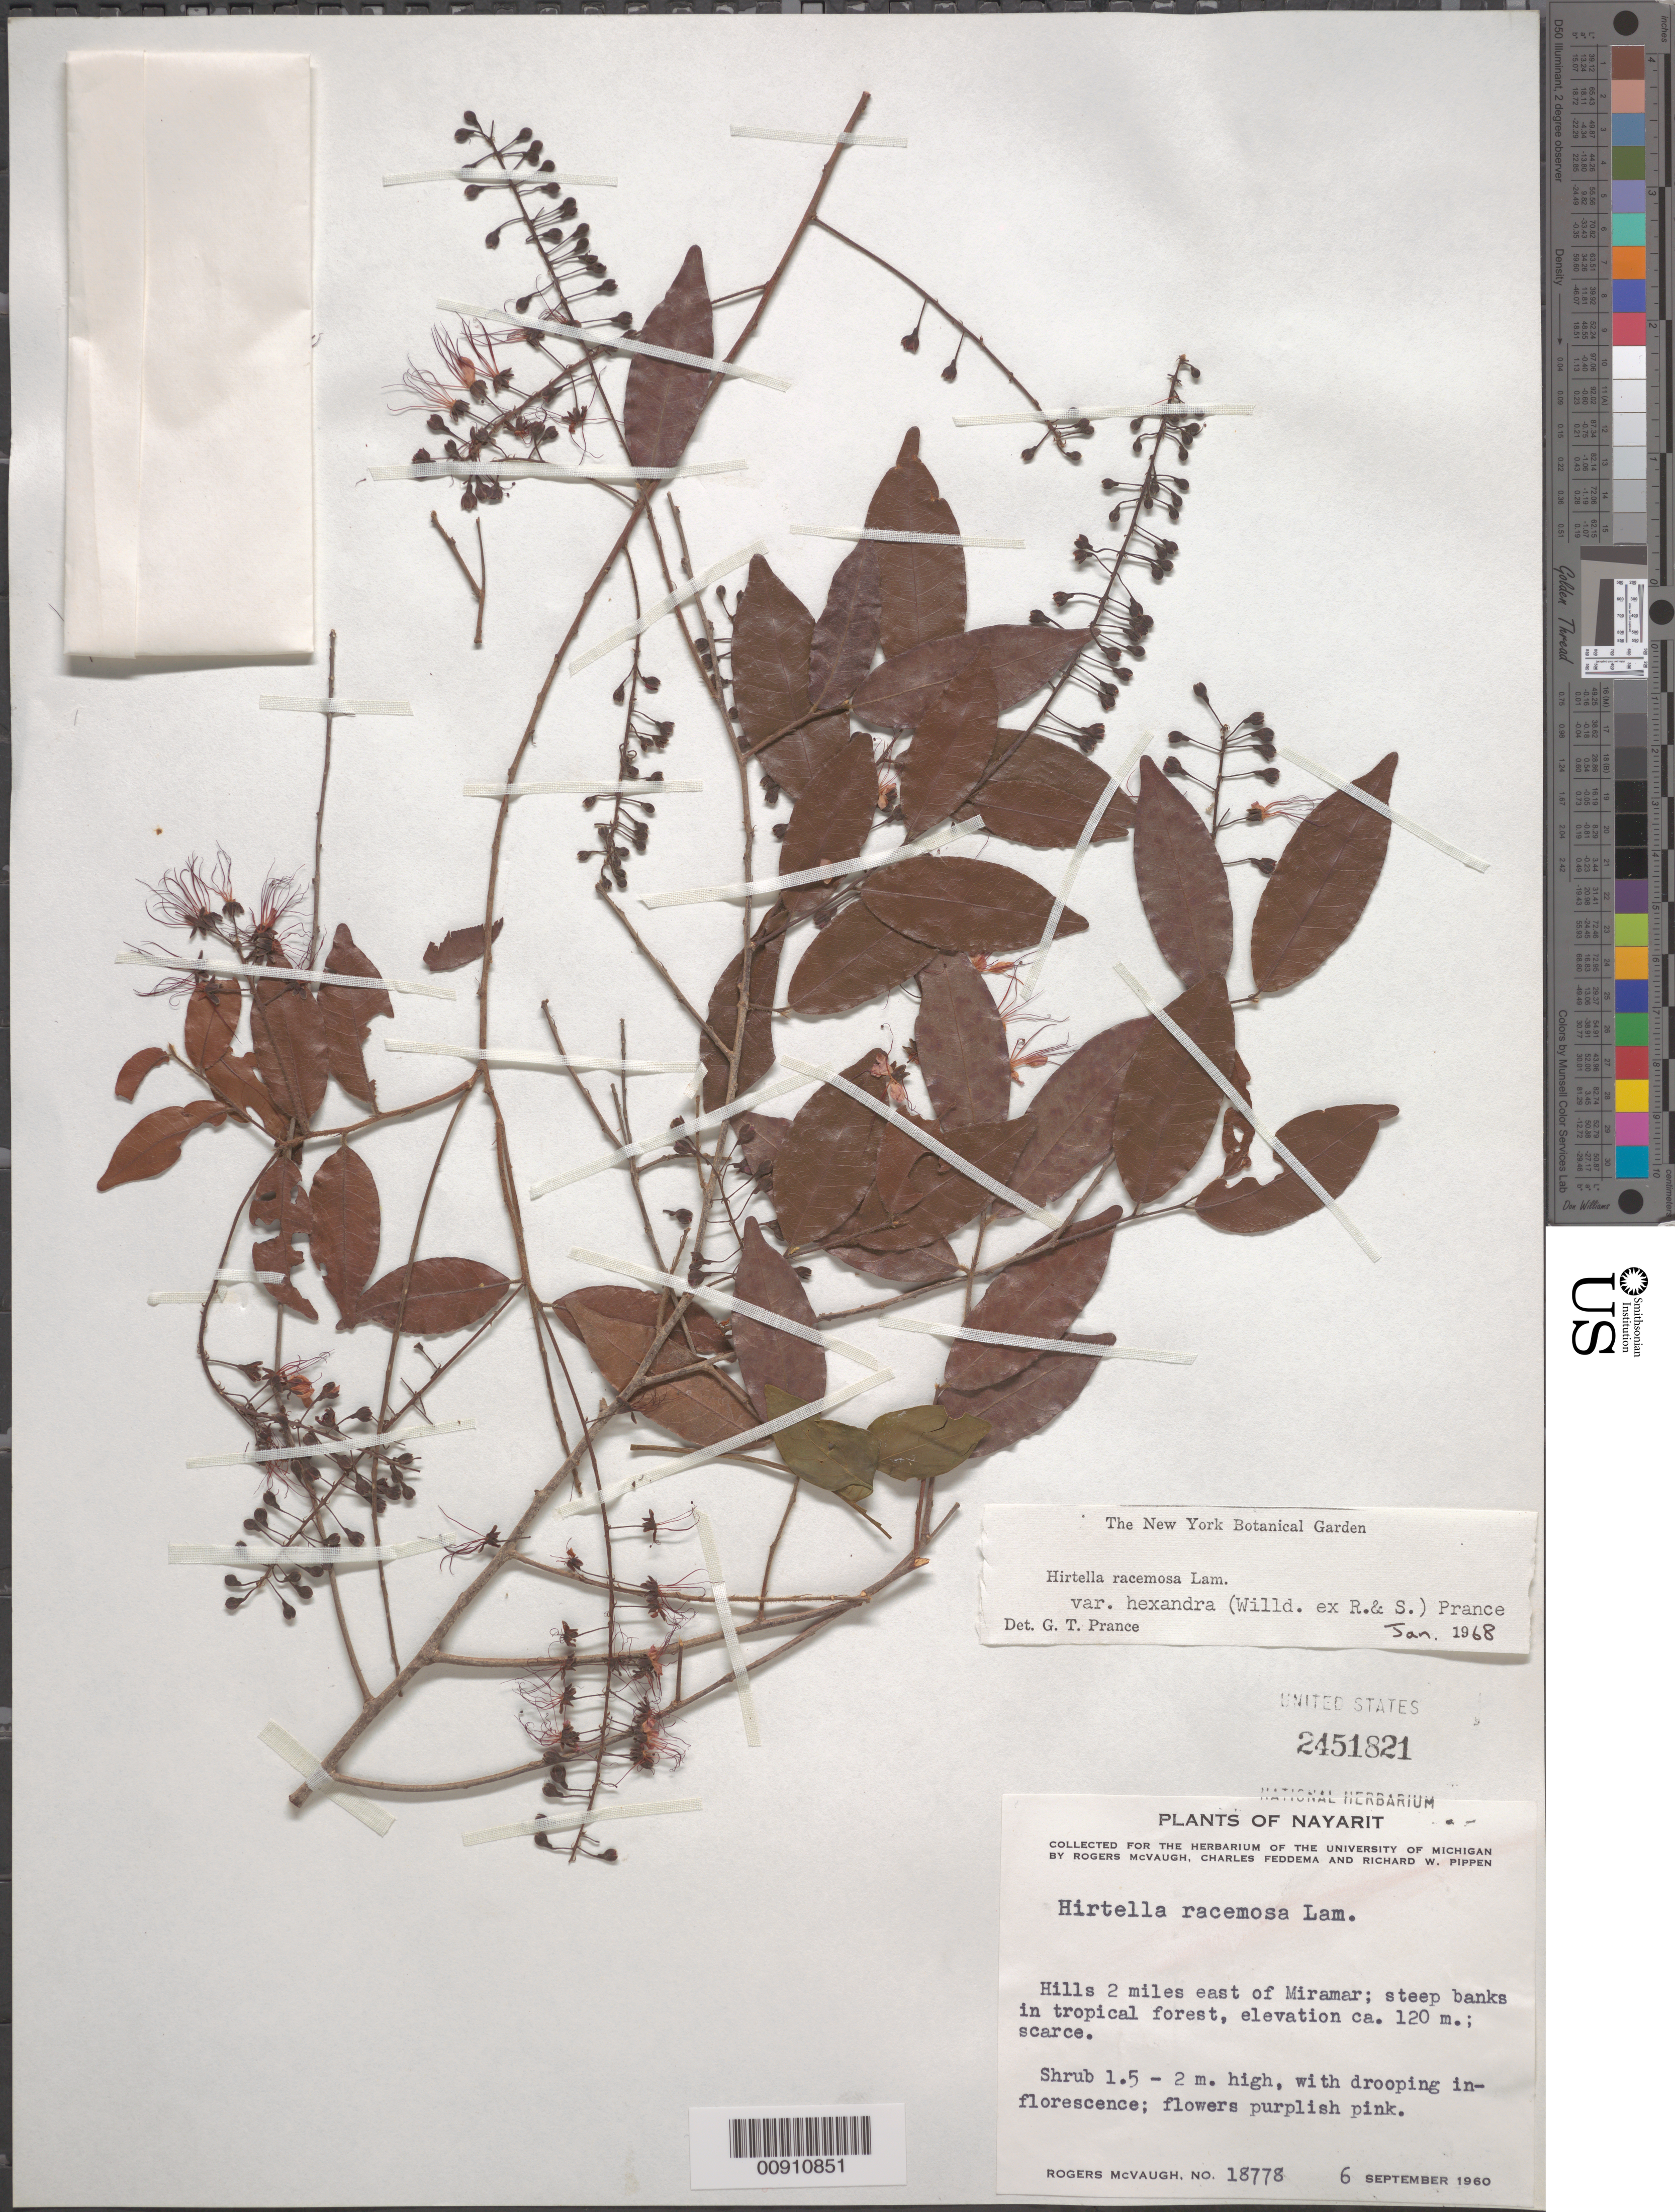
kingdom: Plantae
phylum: Tracheophyta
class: Magnoliopsida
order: Malpighiales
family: Chrysobalanaceae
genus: Hirtella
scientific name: Hirtella racemosa var. hexandra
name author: (Willd. ex Roem. & Schult.) Prance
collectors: R. McVaugh, C. Feddema & R. W. Pippen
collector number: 18778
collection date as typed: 06 Sep 1960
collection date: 1960-09-06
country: Mexico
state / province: Nayarit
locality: Hills 2 miles east of Miramar.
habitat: Steep banks in tropical forest.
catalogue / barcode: US 2451821